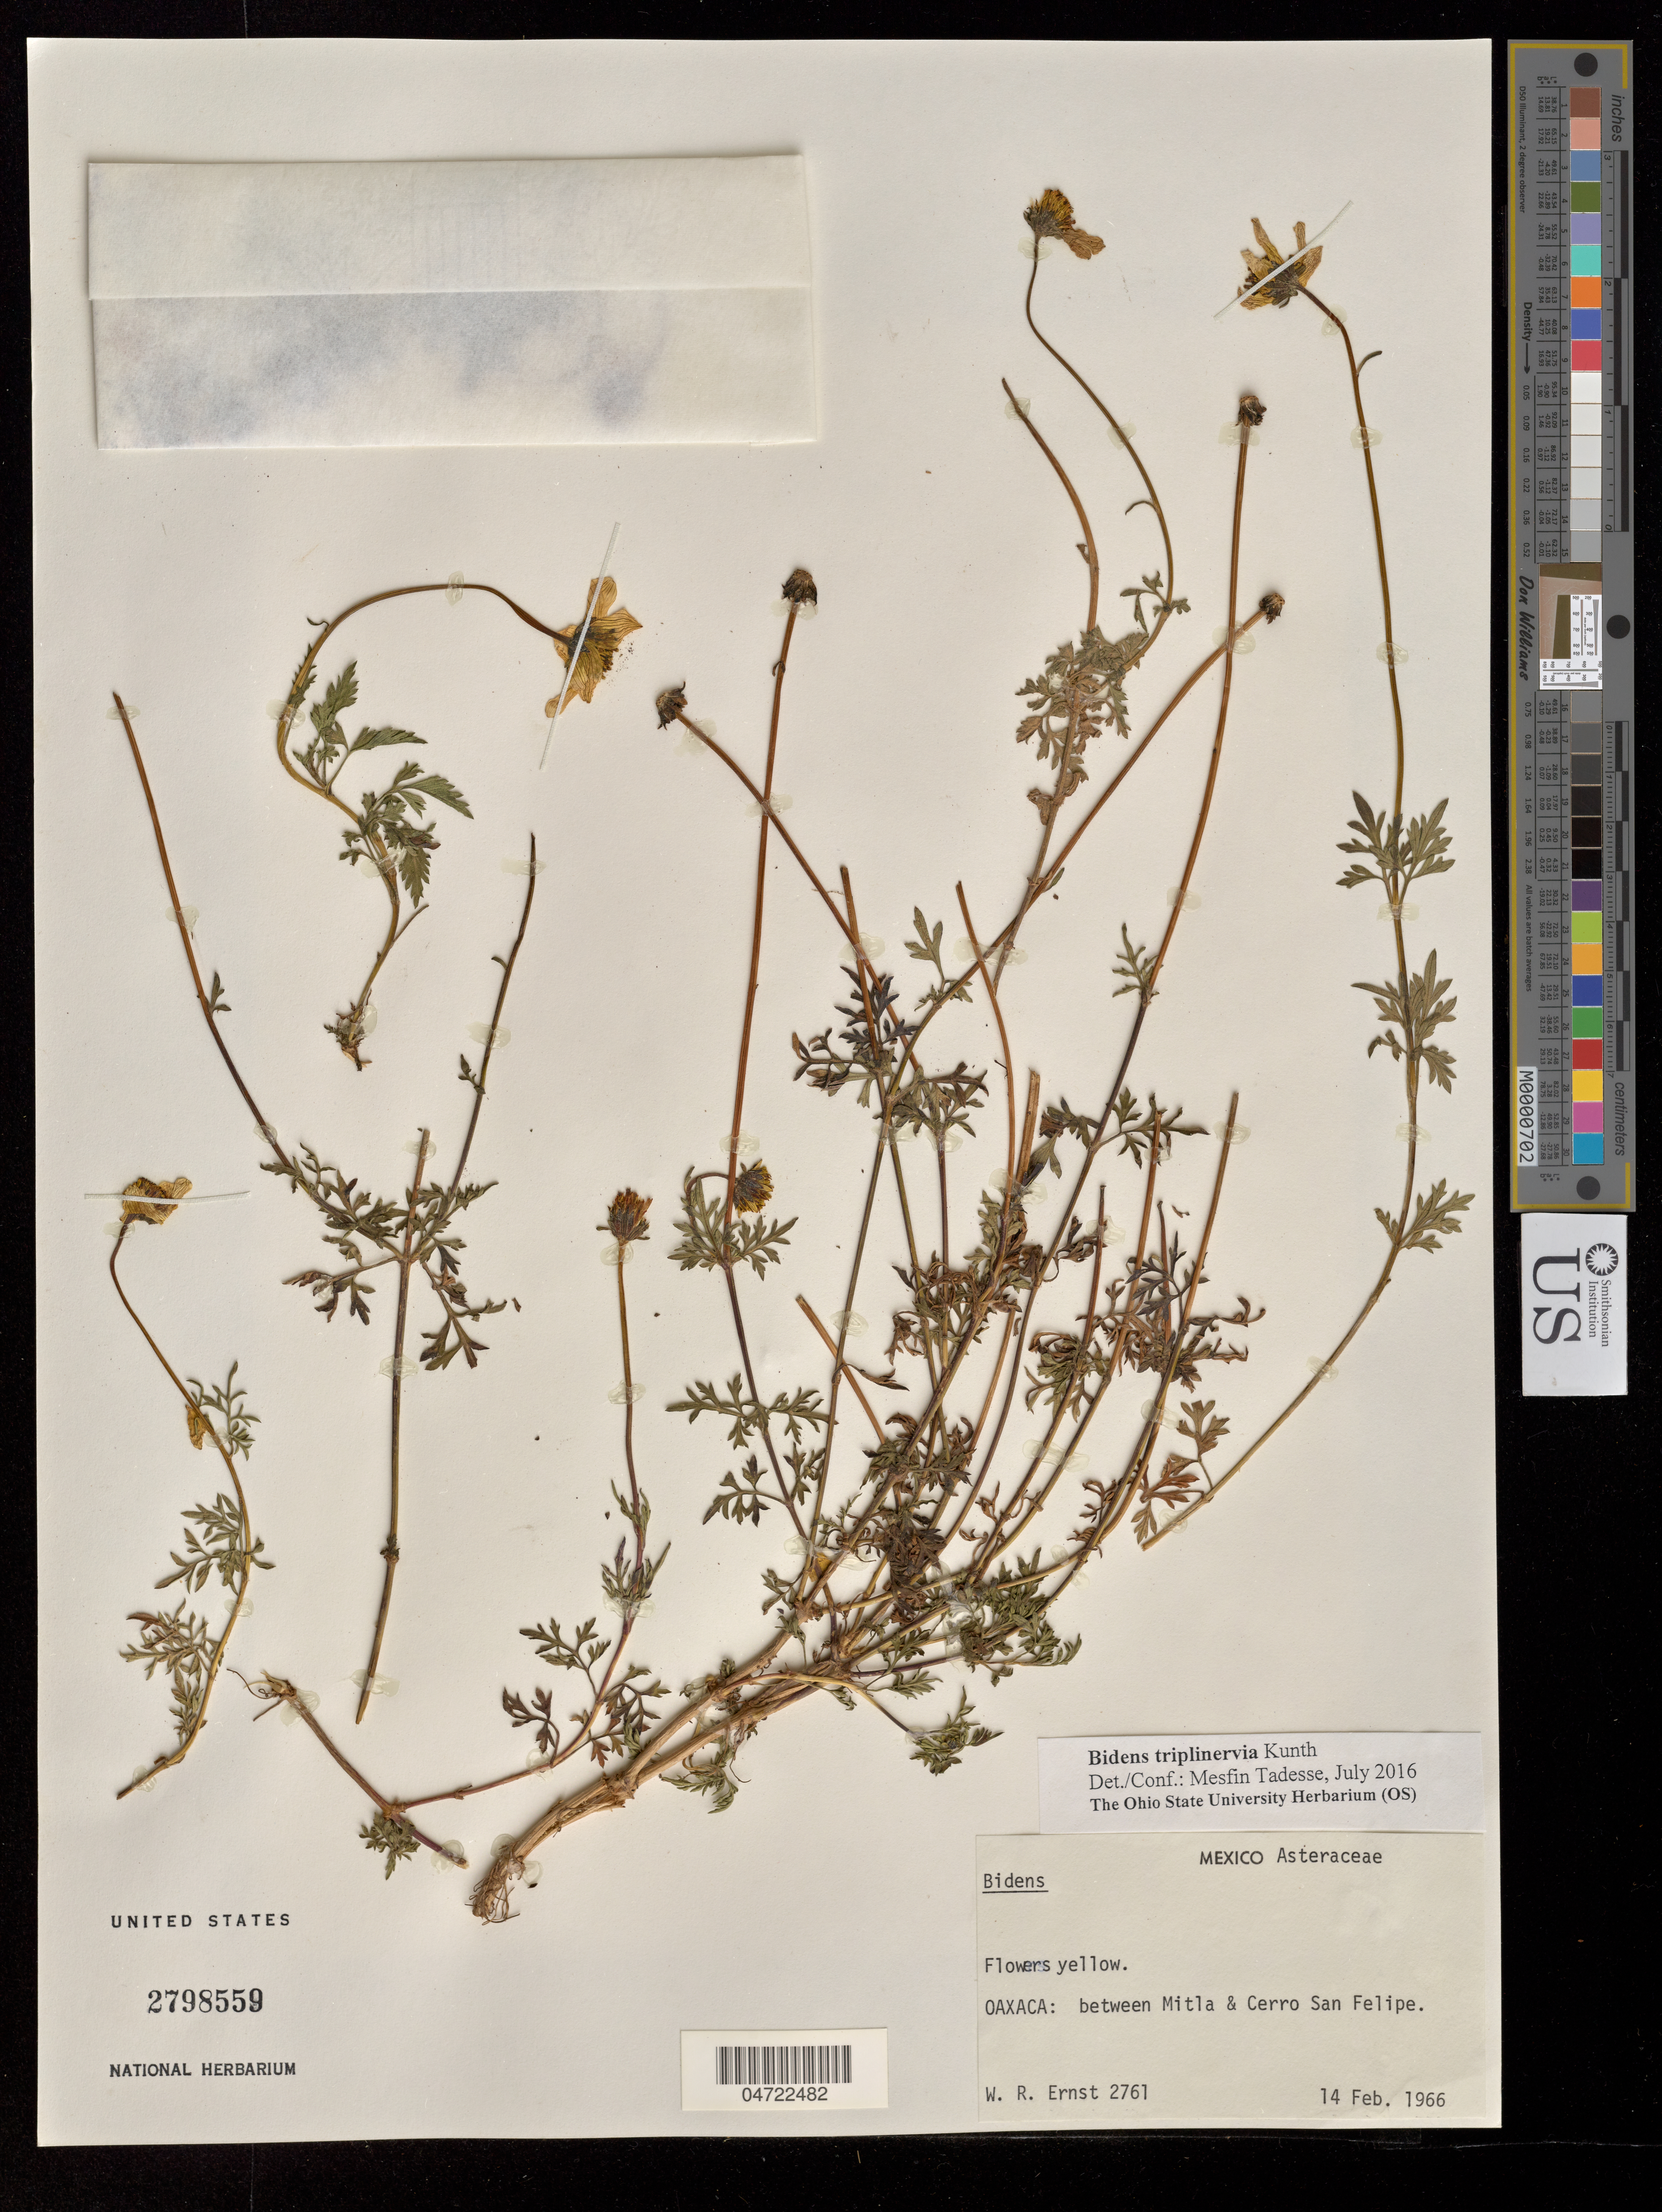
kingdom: Plantae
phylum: Tracheophyta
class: Magnoliopsida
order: Asterales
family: Asteraceae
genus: Bidens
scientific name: Bidens triplinervia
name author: Kunth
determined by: Tadesse, M.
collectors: W. R. Ernst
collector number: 2761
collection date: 1966-02-14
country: Mexico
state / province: Oaxaca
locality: Between Mitla & Cerro San Felipe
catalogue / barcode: US 2798559